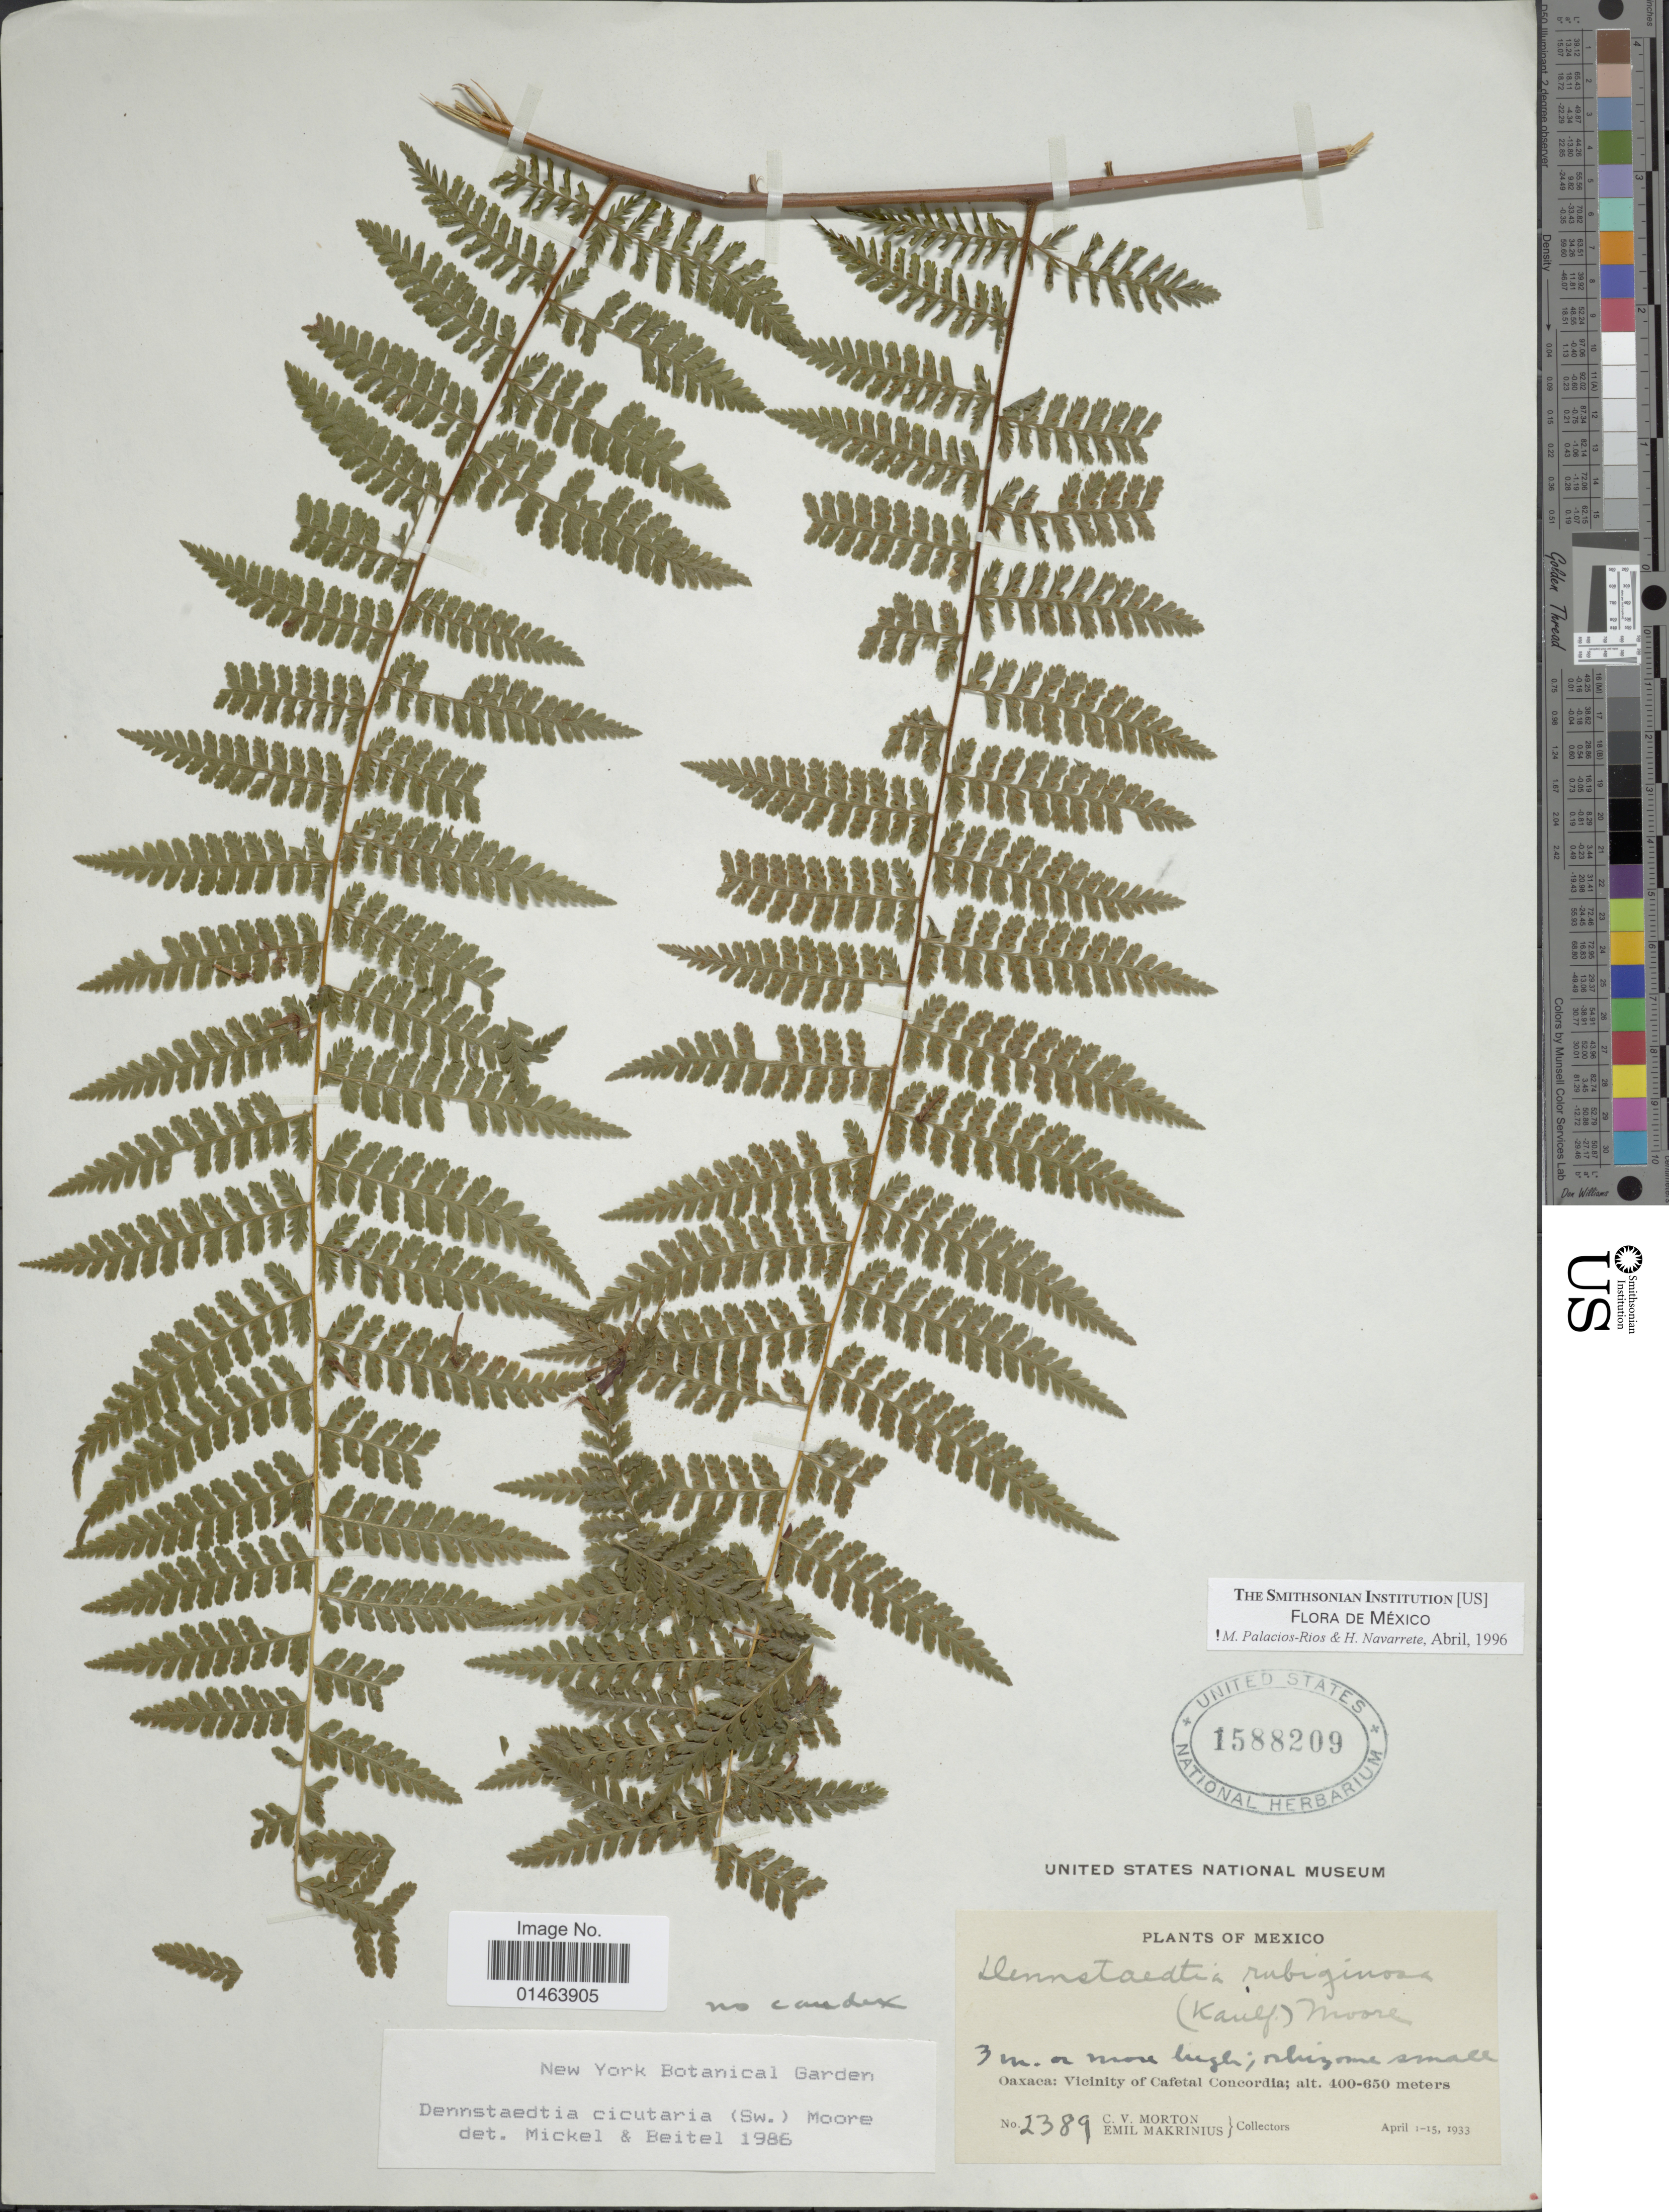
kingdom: Plantae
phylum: Tracheophyta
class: Polypodiopsida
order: Polypodiales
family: Dennstaedtiaceae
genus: Dennstaedtia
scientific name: Dennstaedtia cicutaria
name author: (Sw.) T. Moore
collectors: C. V. Morton & E. Makrinius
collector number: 2389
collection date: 1933-04-01/1933-04-15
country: Mexico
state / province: Oaxaca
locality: Mexico, Oaxaca: vicinity of Cafetal Concordia.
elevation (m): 400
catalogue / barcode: US 1588209